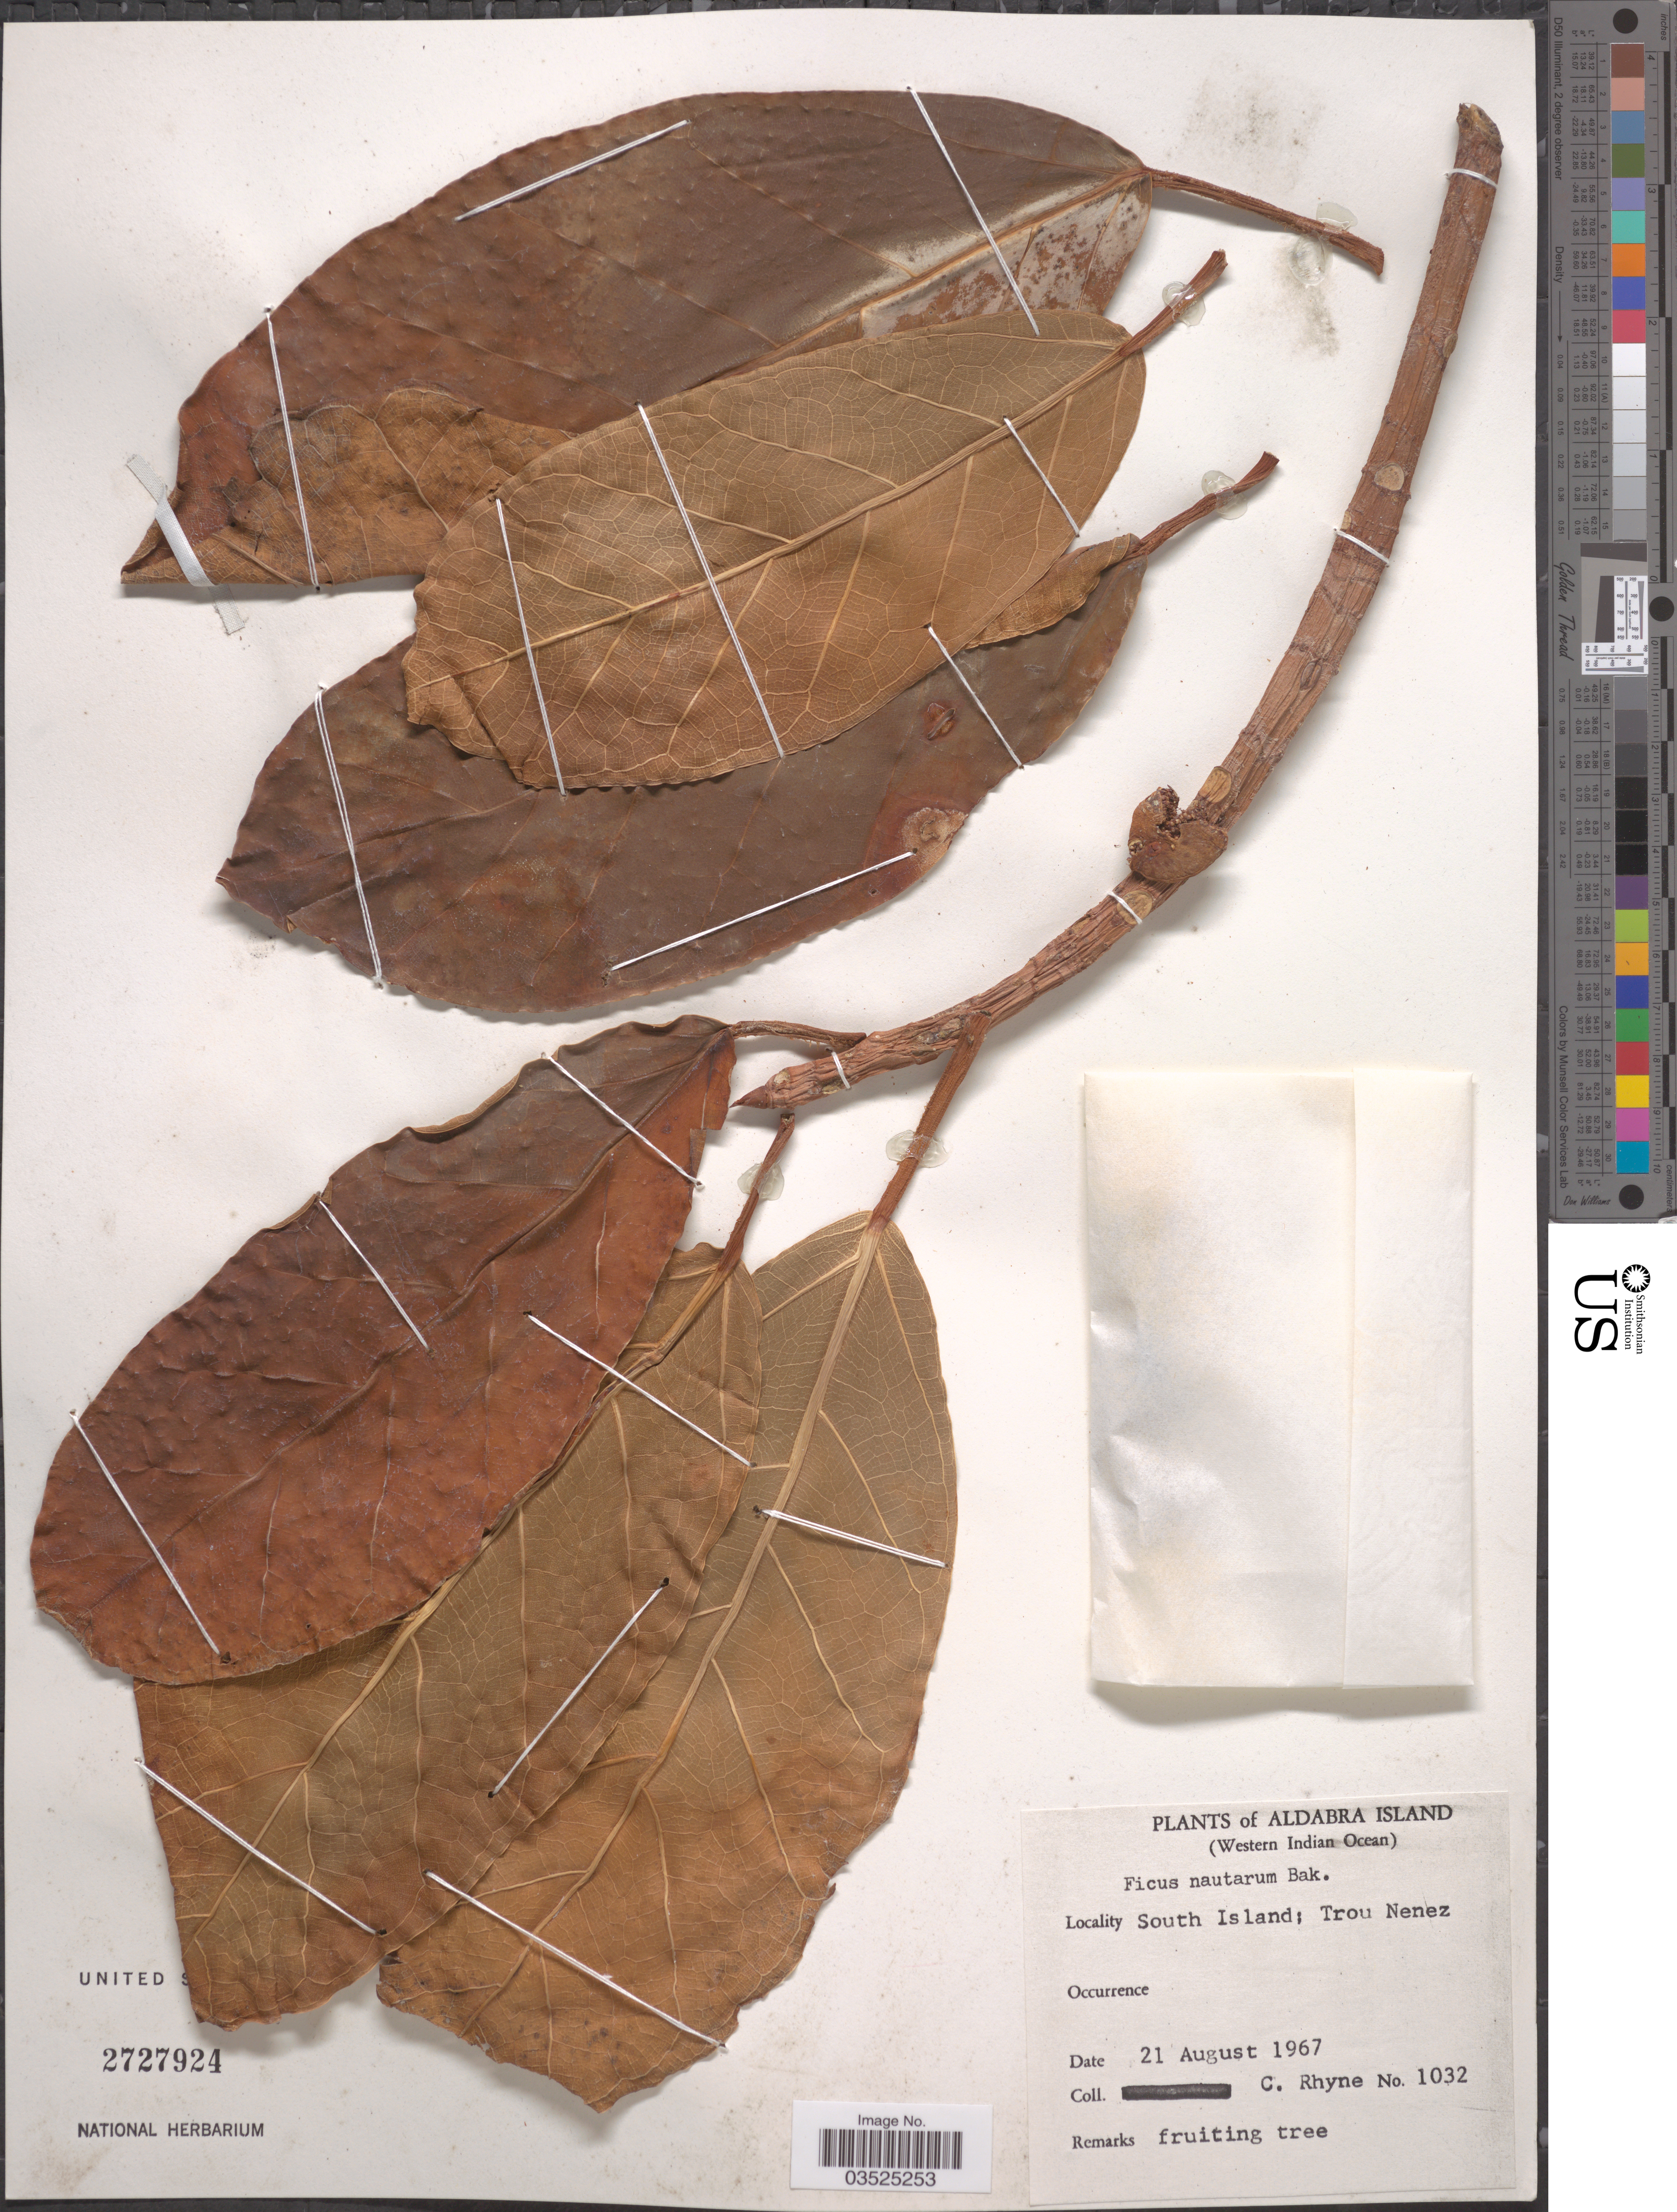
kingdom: Plantae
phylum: Tracheophyta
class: Magnoliopsida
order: Rosales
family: Moraceae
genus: Ficus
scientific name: Ficus nautarum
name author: Baker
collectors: C. Rhyne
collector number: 1032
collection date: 1967-08-21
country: Seychelles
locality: Aldabra Island (Western Indian Ocean). South Island; Trou Nenez.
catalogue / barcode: US 2727924